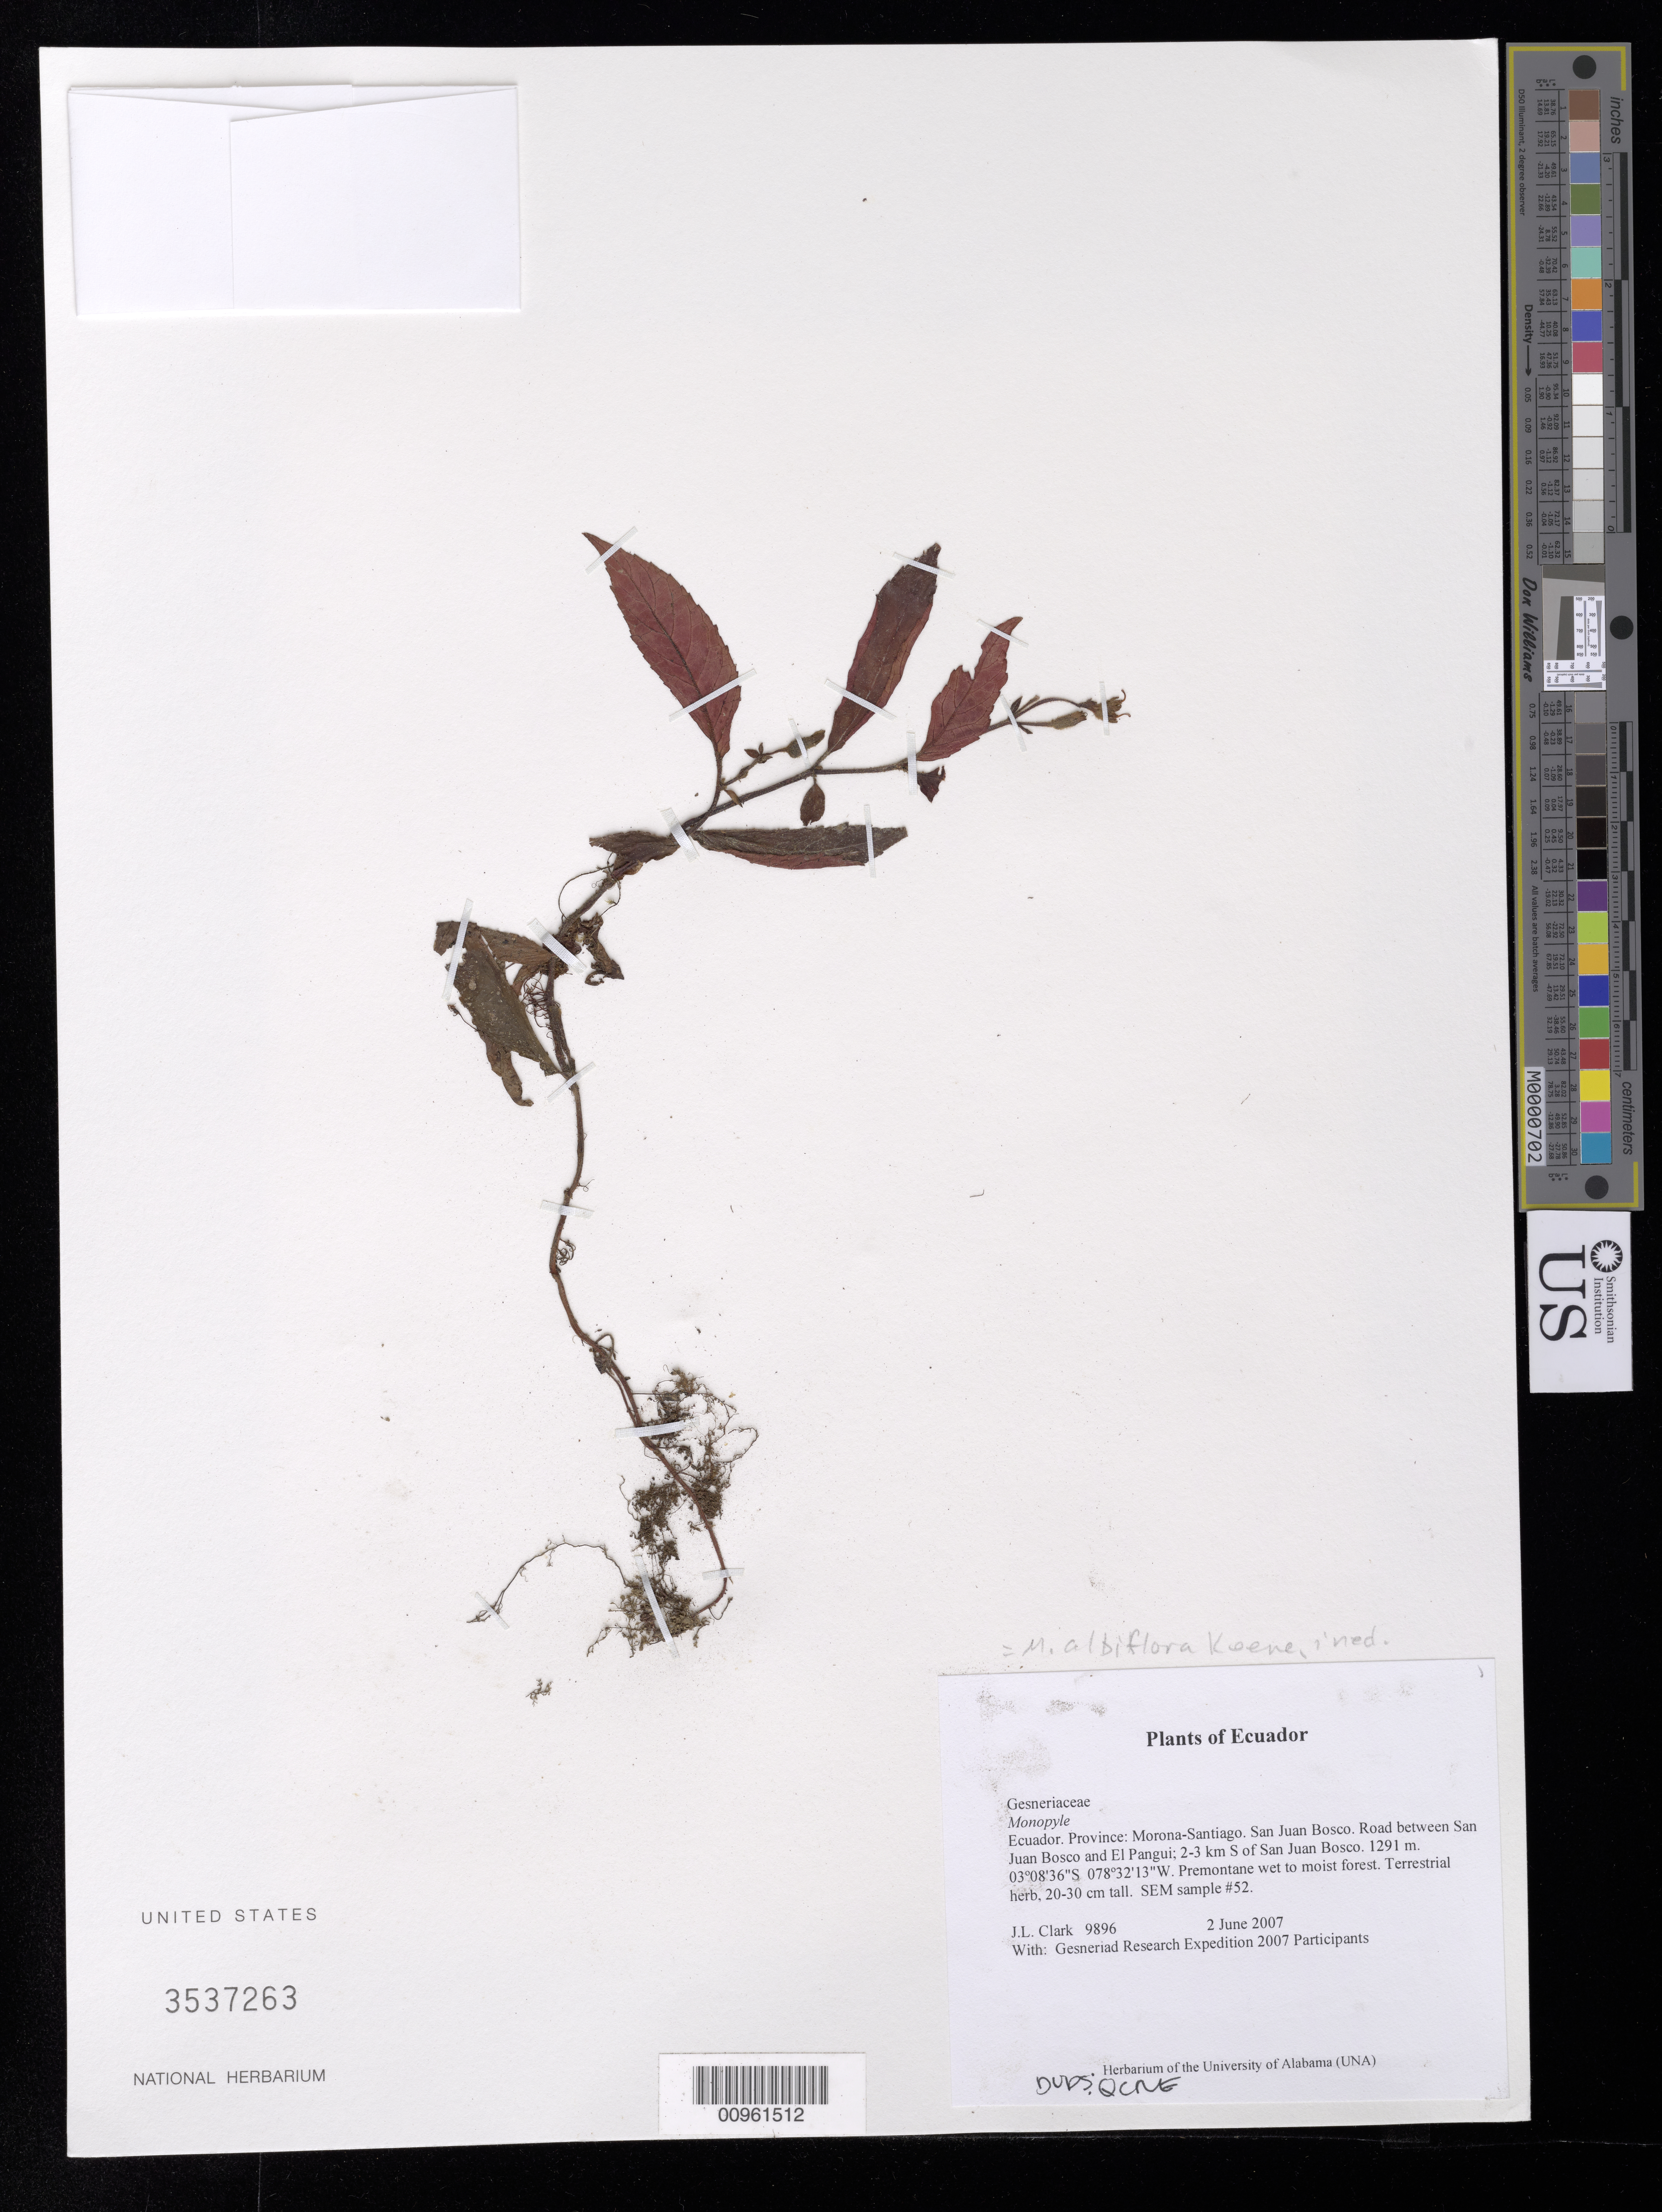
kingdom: Plantae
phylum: Tracheophyta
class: Magnoliopsida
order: Lamiales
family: Gesneriaceae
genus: Monopyle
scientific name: Monopyle sp.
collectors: J. L. Clark & Gesneriad Research Expedition 2007 Participants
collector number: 9896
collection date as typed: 02 Jun 2007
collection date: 2007-06-02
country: Ecuador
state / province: Morona-Santiago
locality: San Juan Bosco. Road between San Juan Bosco and El Pangui; 2-3 km S of San Juan Bosco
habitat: Premontane wet to moist forest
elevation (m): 1291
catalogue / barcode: US 3537263